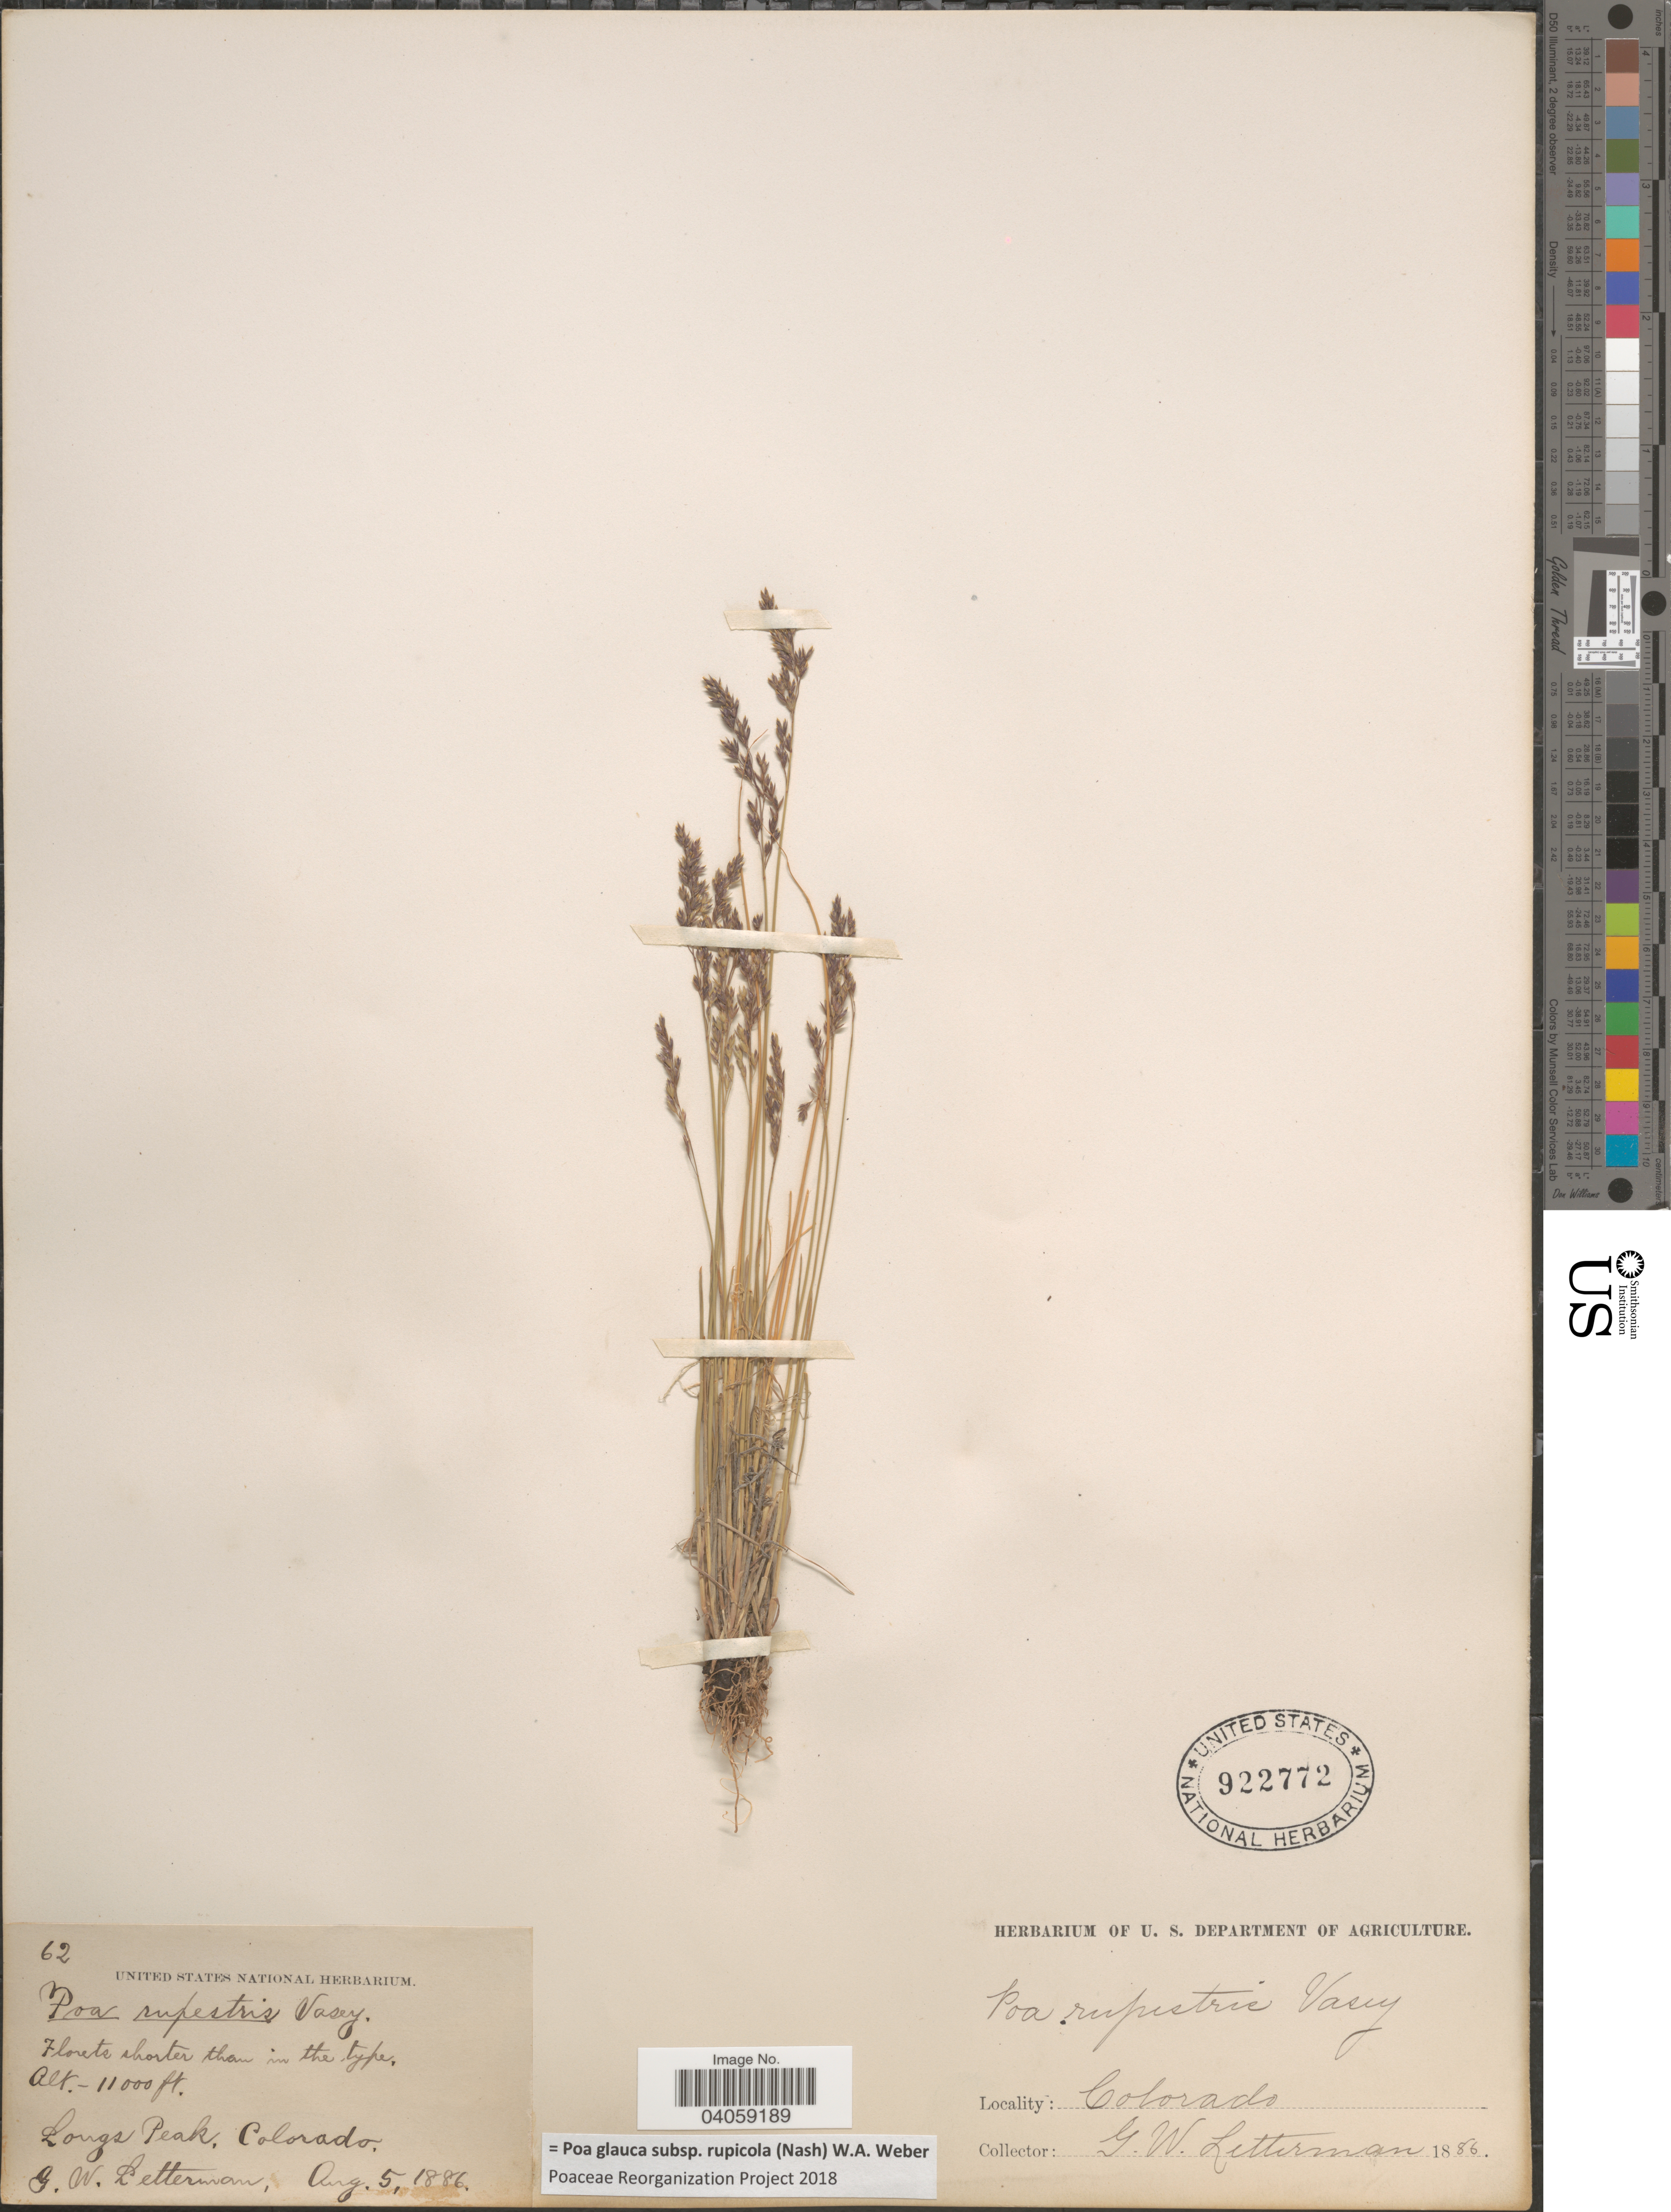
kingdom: Plantae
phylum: Tracheophyta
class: Liliopsida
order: Poales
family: Poaceae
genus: Poa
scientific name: Poa glauca subsp. rupicola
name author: (Nash) W.A. Weber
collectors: G. W. Letterman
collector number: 62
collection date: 1886-08-05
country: United States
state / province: Colorado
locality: Longs Peak.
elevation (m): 3353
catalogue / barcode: US 922772